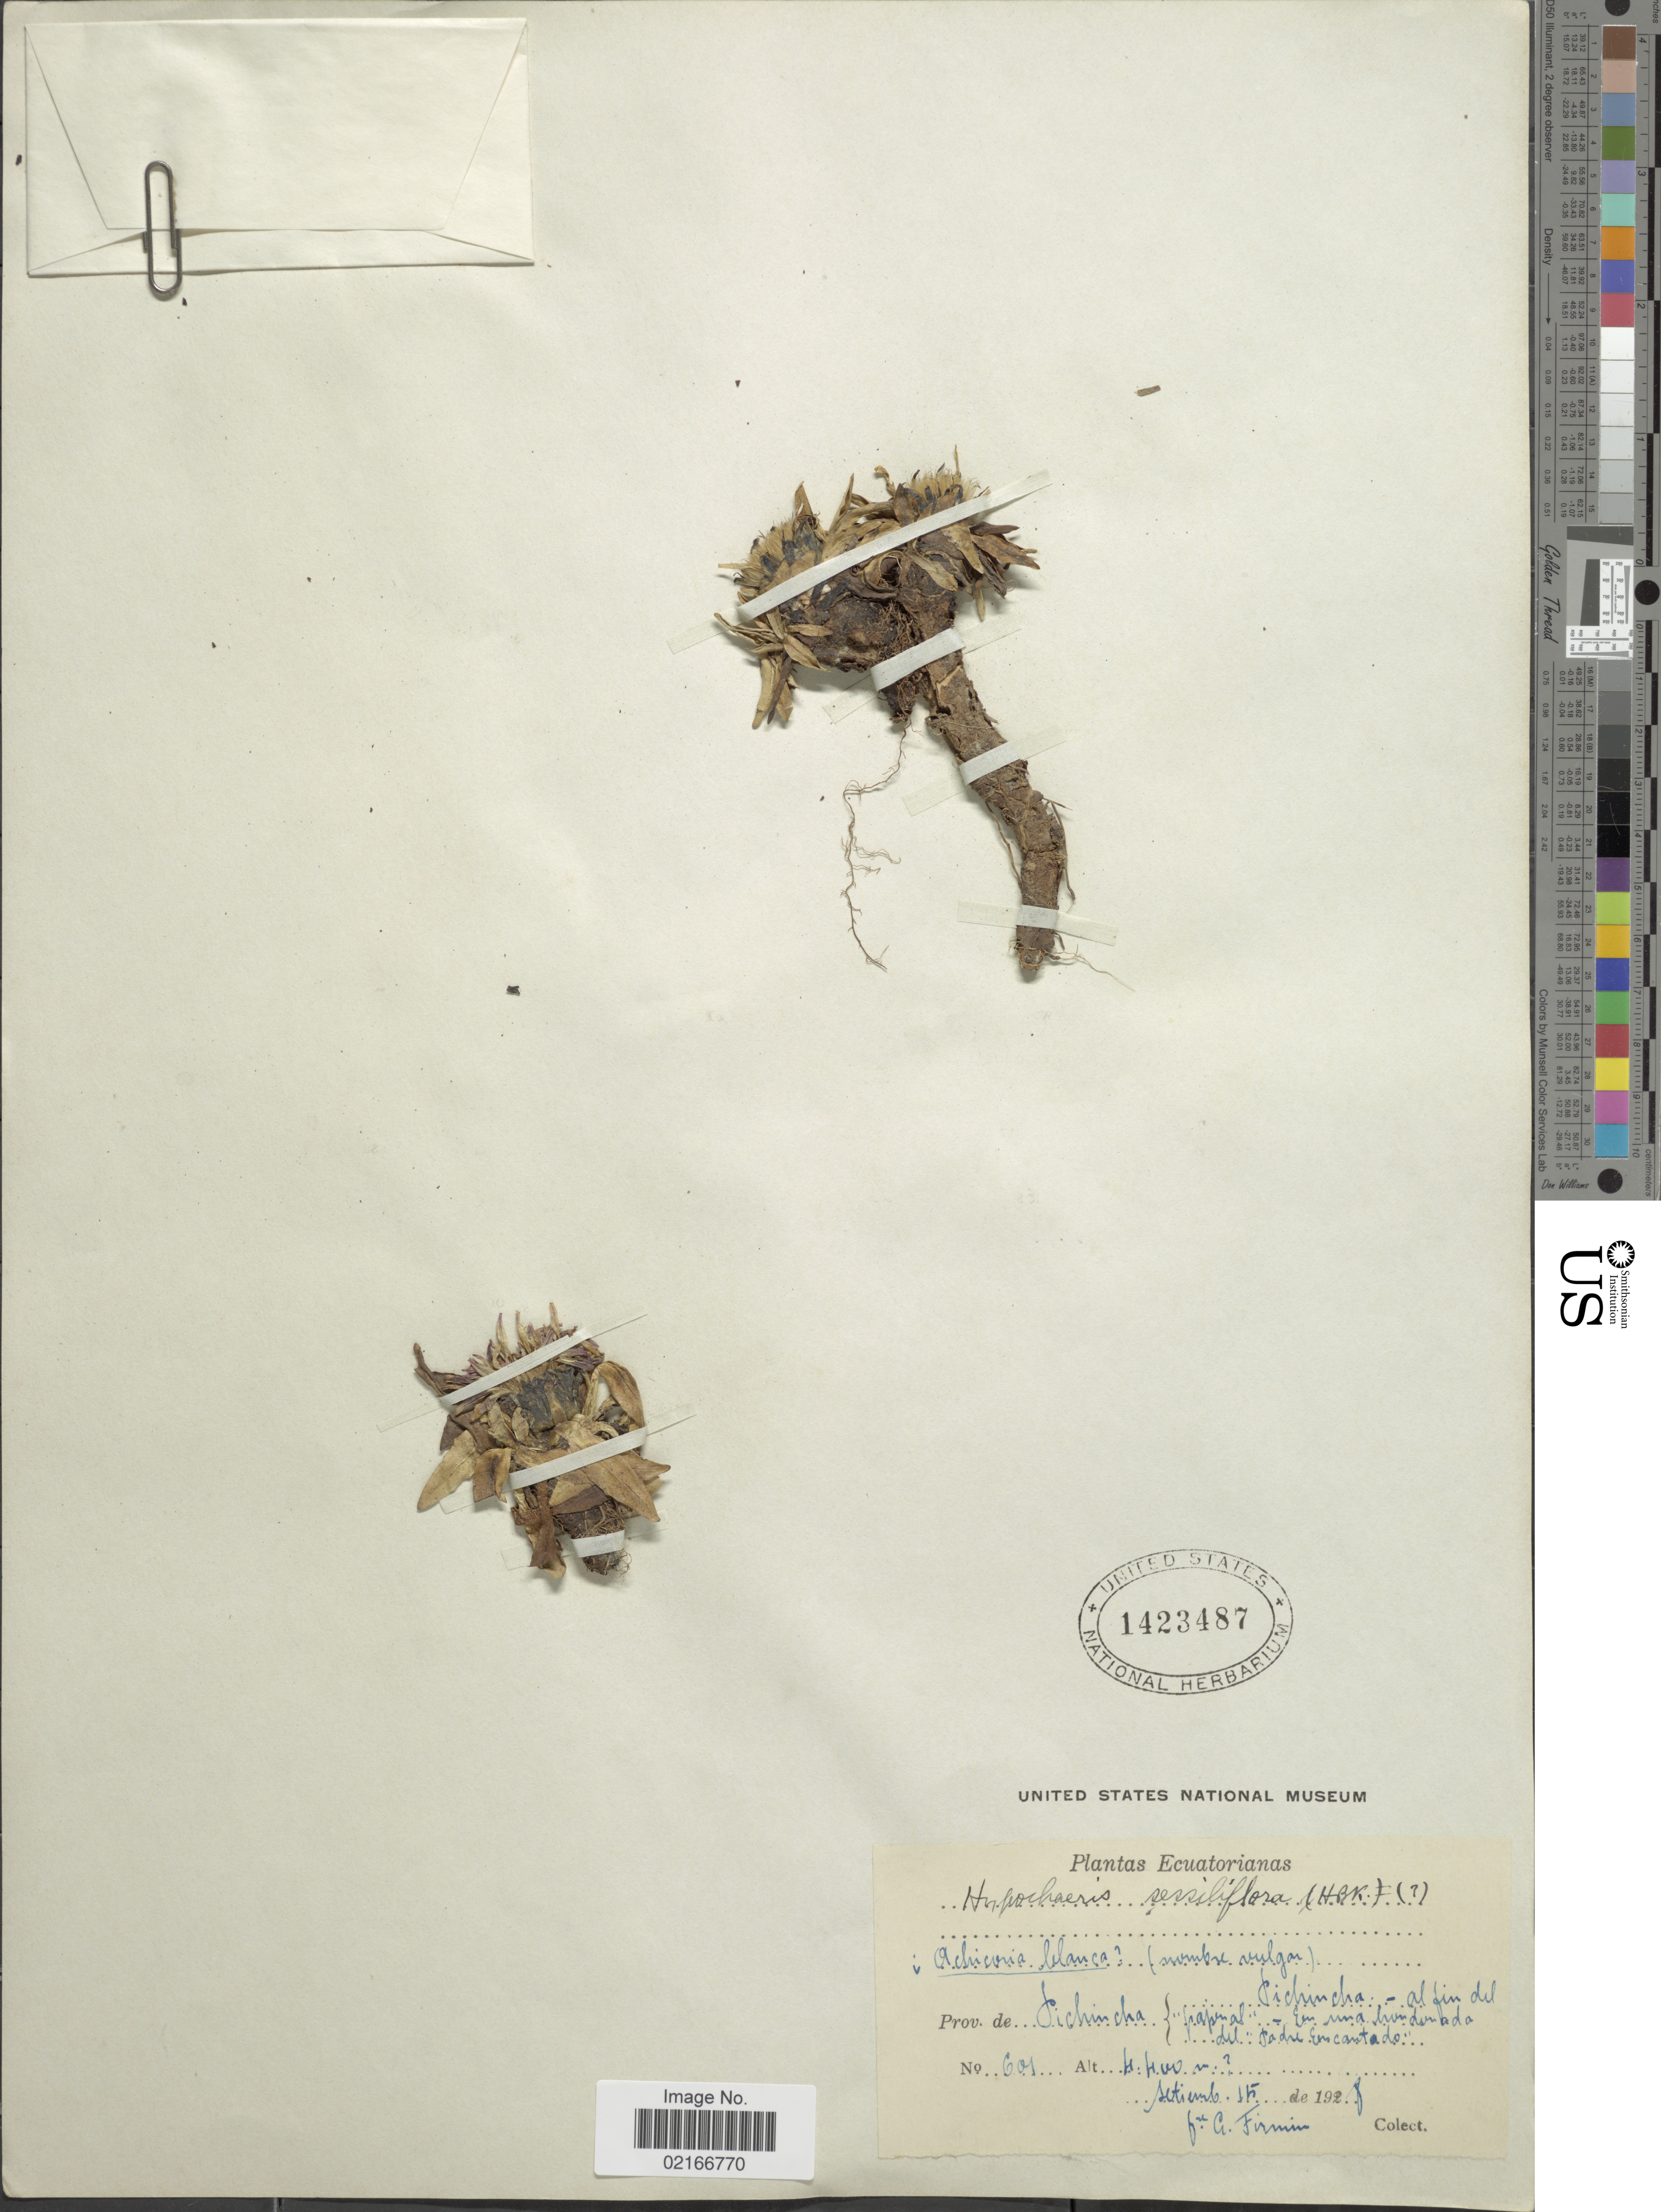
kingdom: Plantae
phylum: Tracheophyta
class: Magnoliopsida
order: Asterales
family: Asteraceae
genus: Hypochaeris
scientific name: Hypochaeris sessiflora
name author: Kunth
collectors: F. Firmin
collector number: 601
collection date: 1928-09-15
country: Ecuador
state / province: Pichincha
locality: Pichincha. - Al fin del "pajonal" - en una hondanada del "Padre Encantado"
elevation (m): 4400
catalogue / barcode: US 1423487